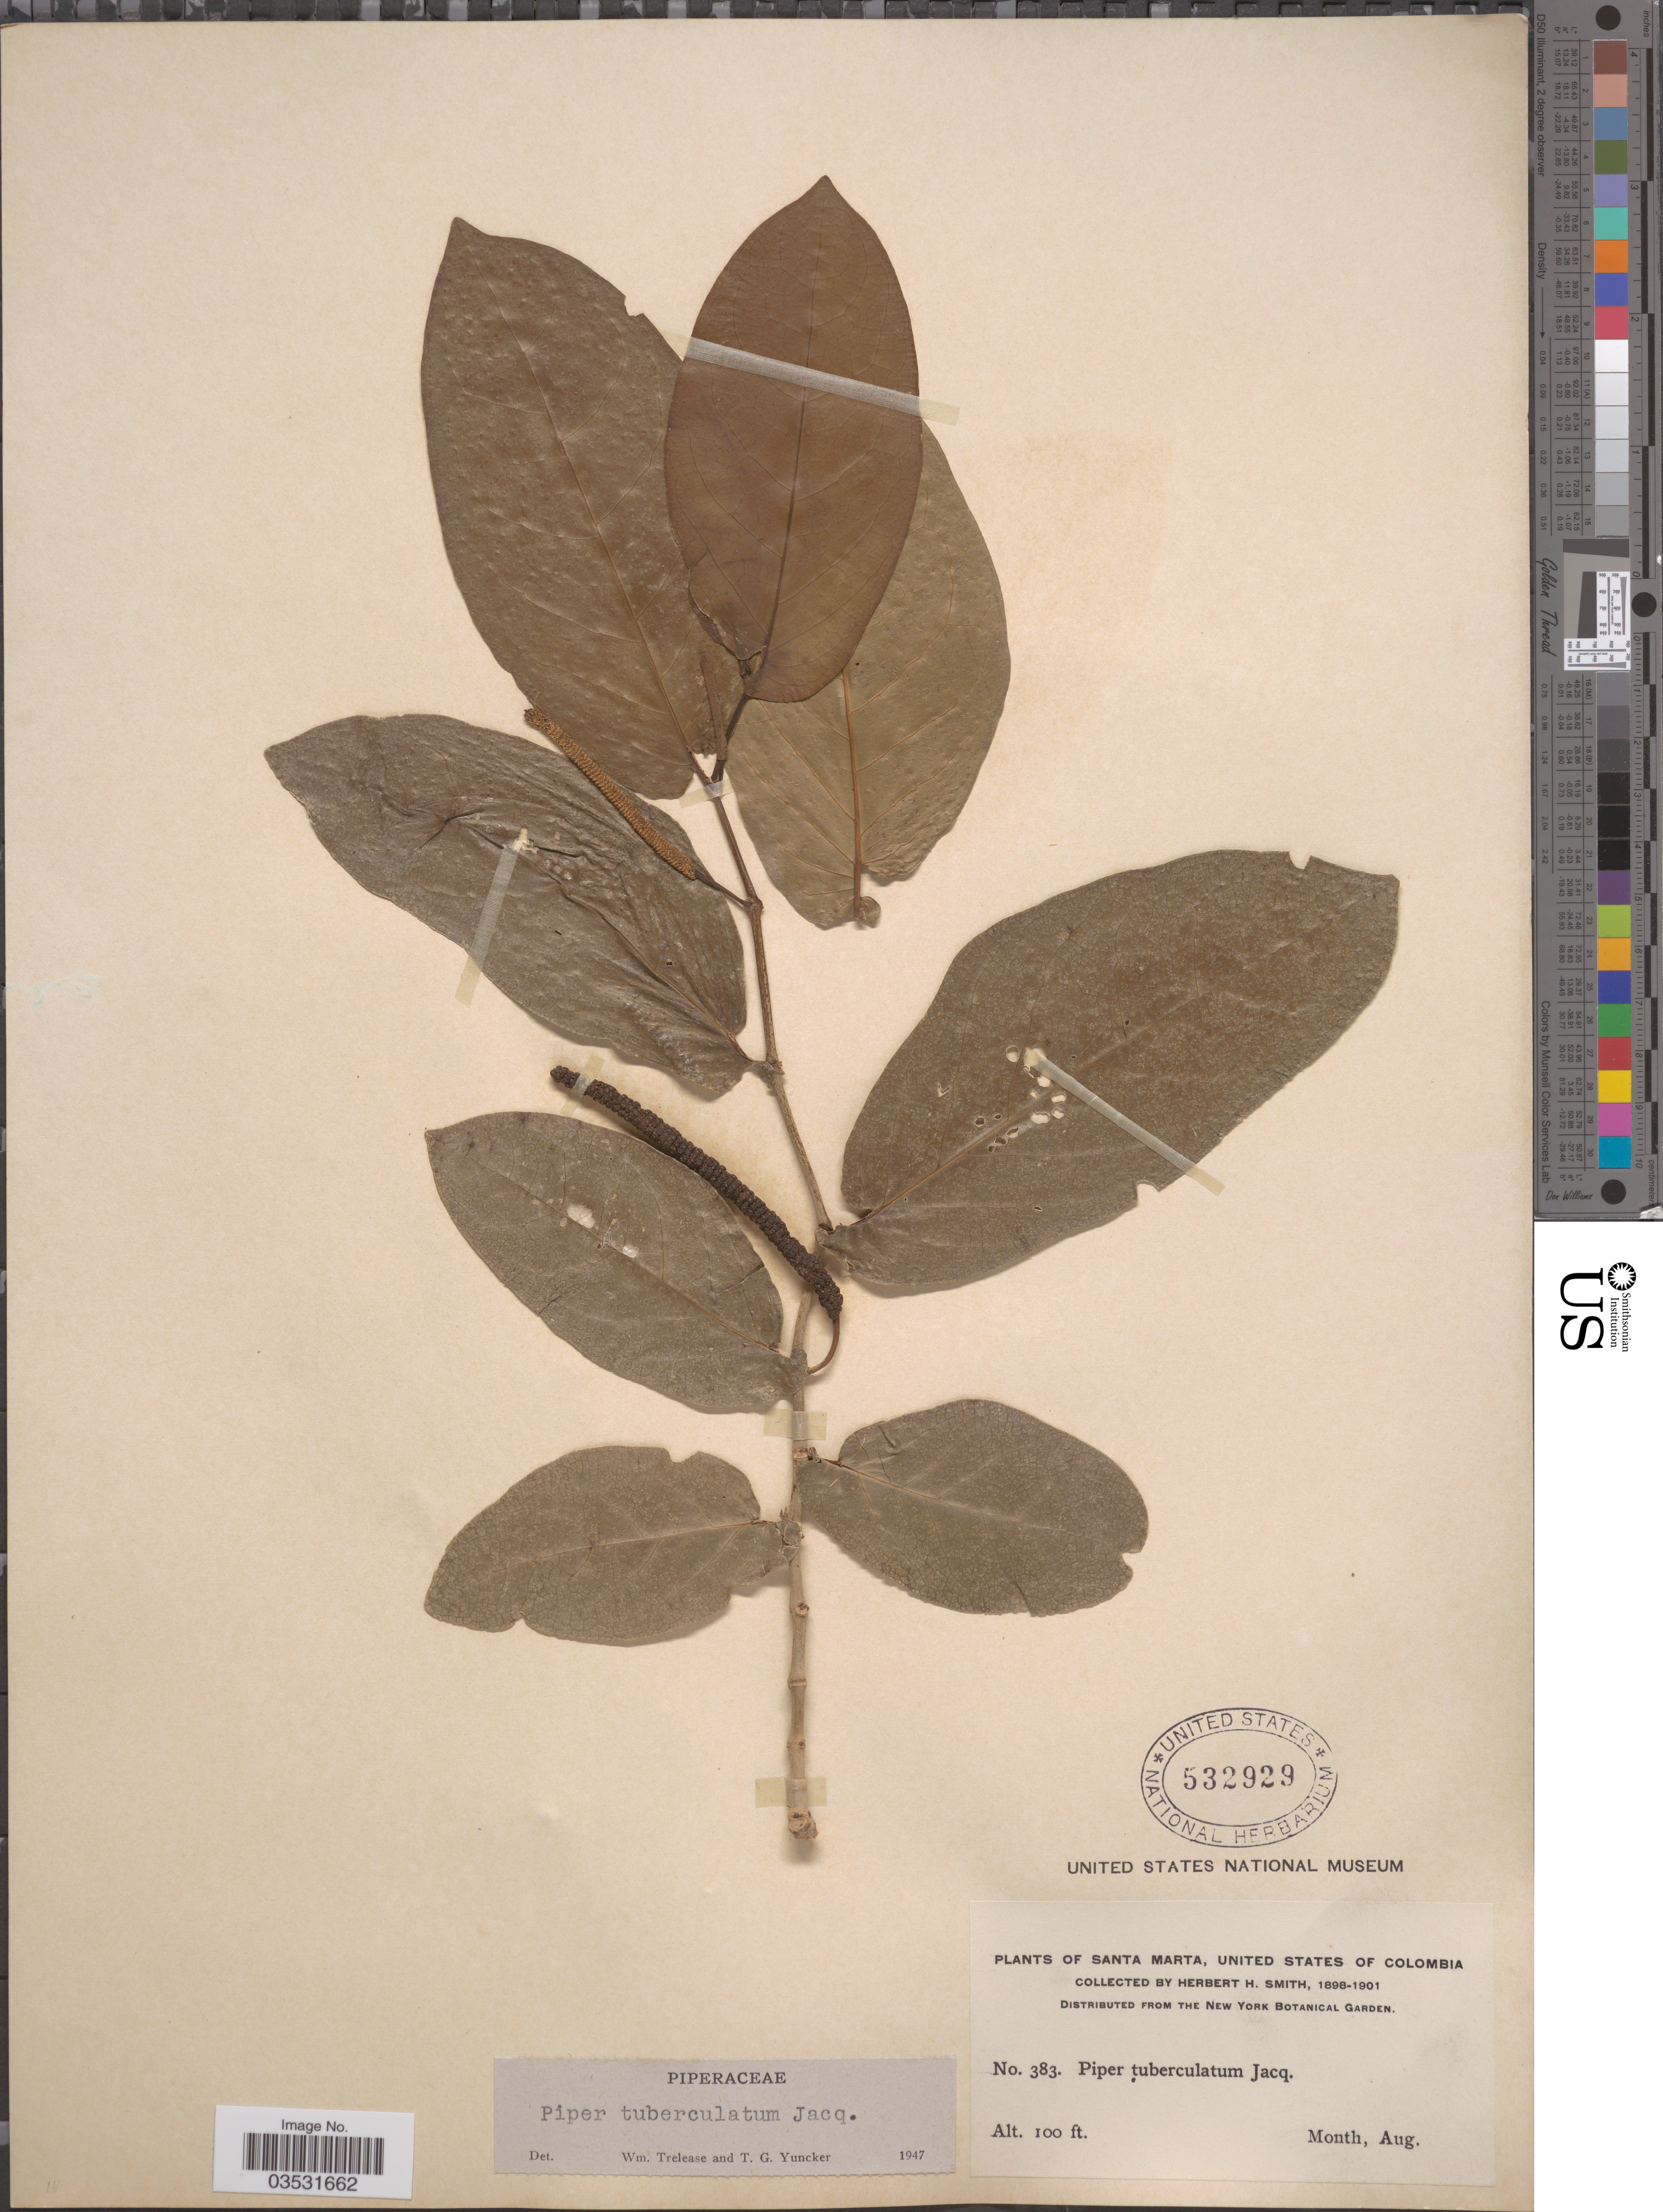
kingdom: Plantae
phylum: Tracheophyta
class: Magnoliopsida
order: Piperales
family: Piperaceae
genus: Piper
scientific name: Piper tuberculatum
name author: Jacq.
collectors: Herbert H. Smith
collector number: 383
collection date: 1898-08/1901-08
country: Colombia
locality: Santa Marta, United States of Colombia.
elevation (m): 30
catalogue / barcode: US 532929